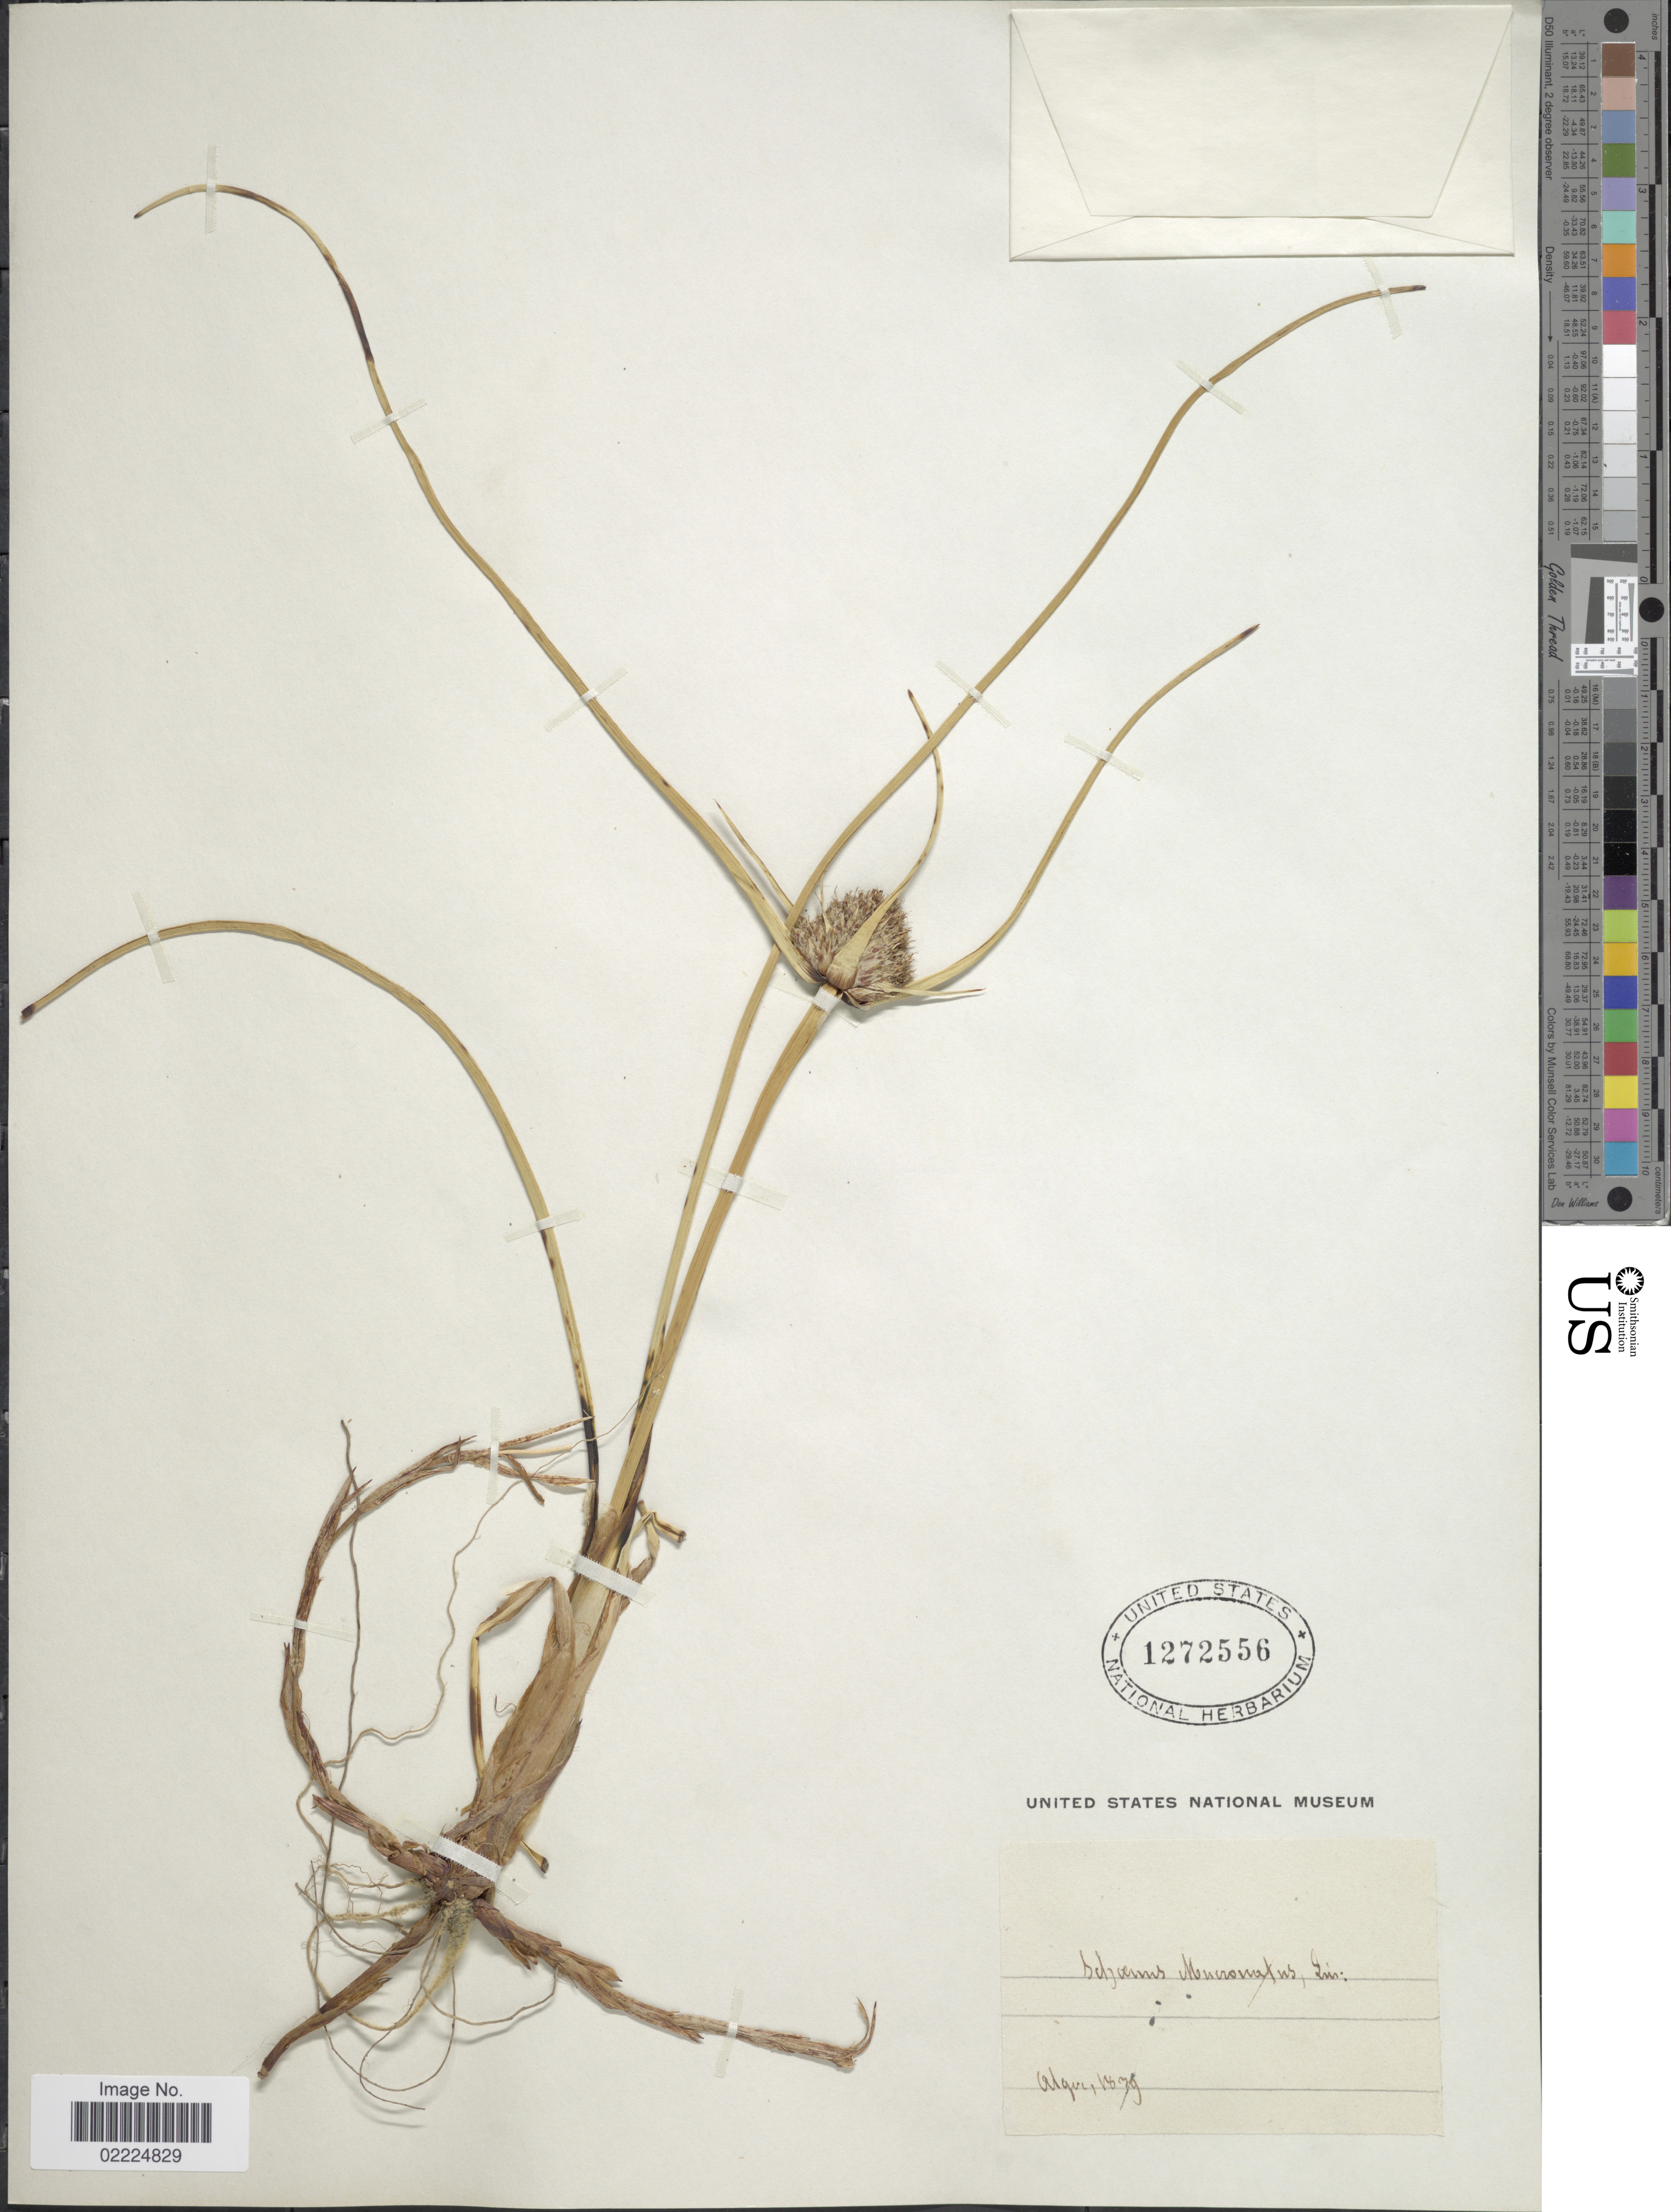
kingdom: Plantae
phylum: Tracheophyta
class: Liliopsida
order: Poales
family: Cyperaceae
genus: Cyperus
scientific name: Cyperus capitatus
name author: Vand.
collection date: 1839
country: Algeria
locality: Alger.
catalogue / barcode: US 1272556